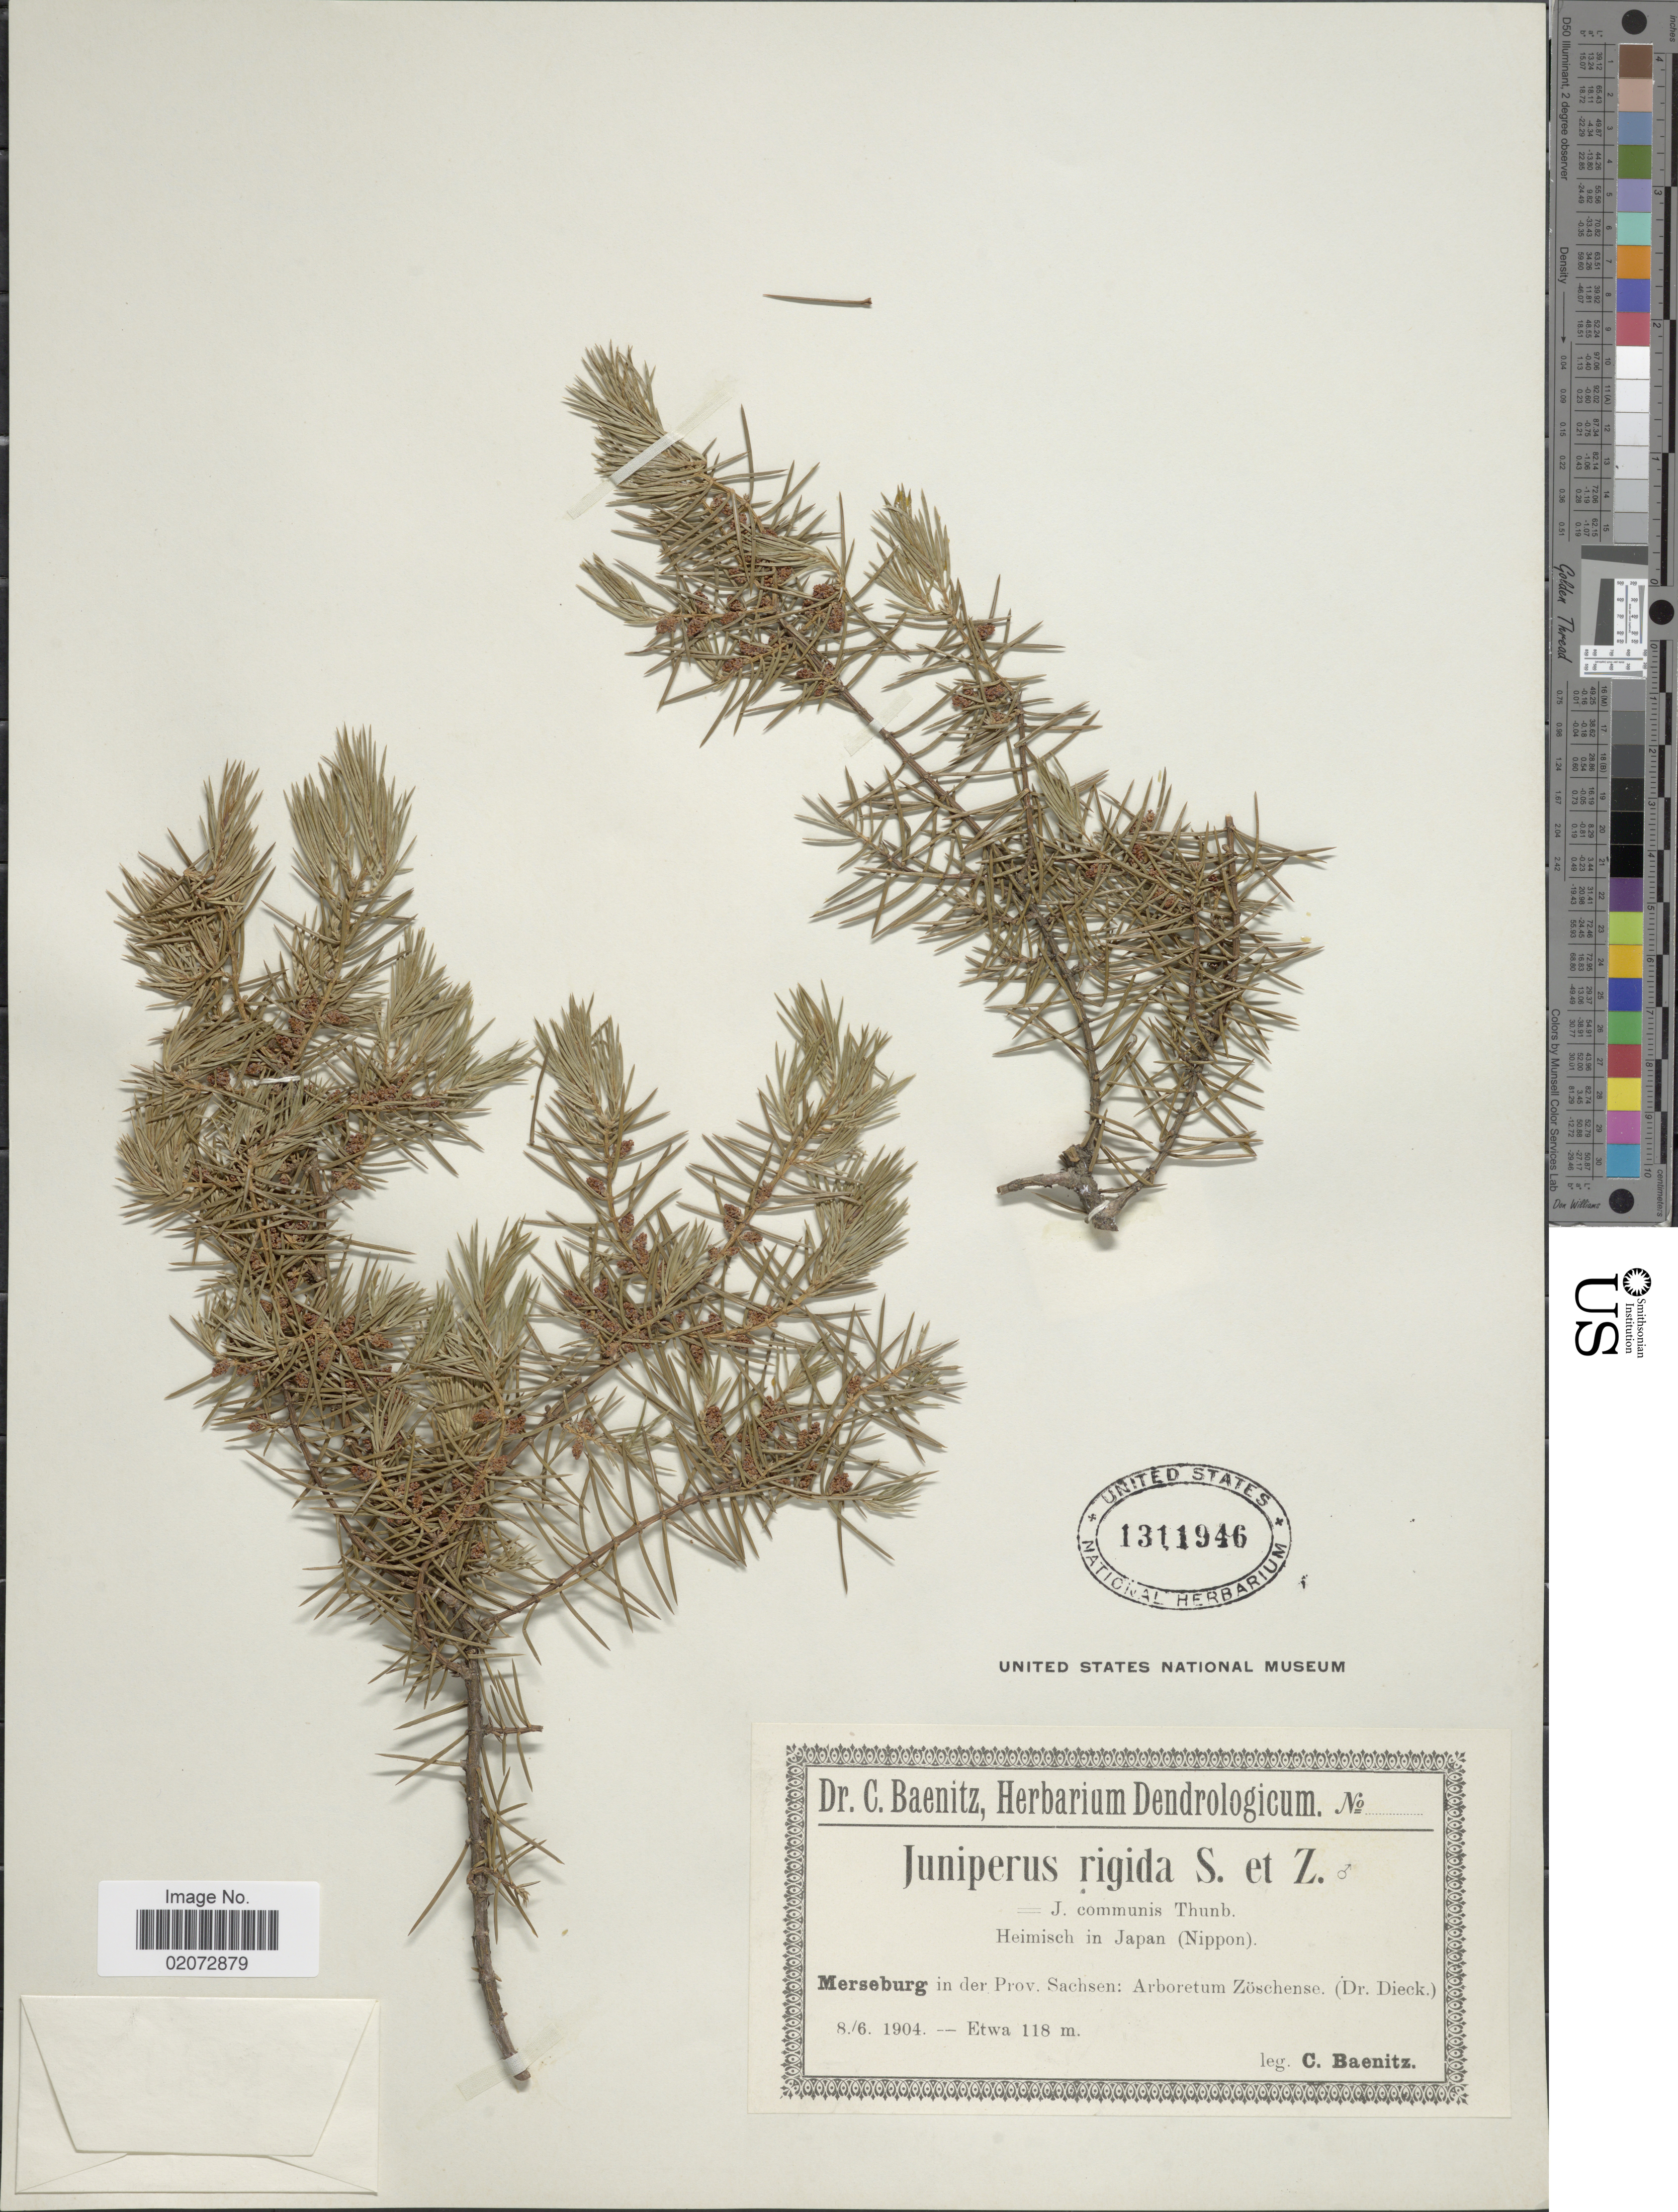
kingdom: Plantae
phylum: Tracheophyta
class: Pinopsida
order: Pinales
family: Cupressaceae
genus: Juniperus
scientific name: Juniperus rigida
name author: Siebold & Zucc.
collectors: C. G. Baenitz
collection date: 1904-06-08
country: Germany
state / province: Sachsen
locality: Merseburg in der Prov. Sachsen: Arboretum Zoschense (Dr. Dieck), Etwa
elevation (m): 118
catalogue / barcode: US 1311946